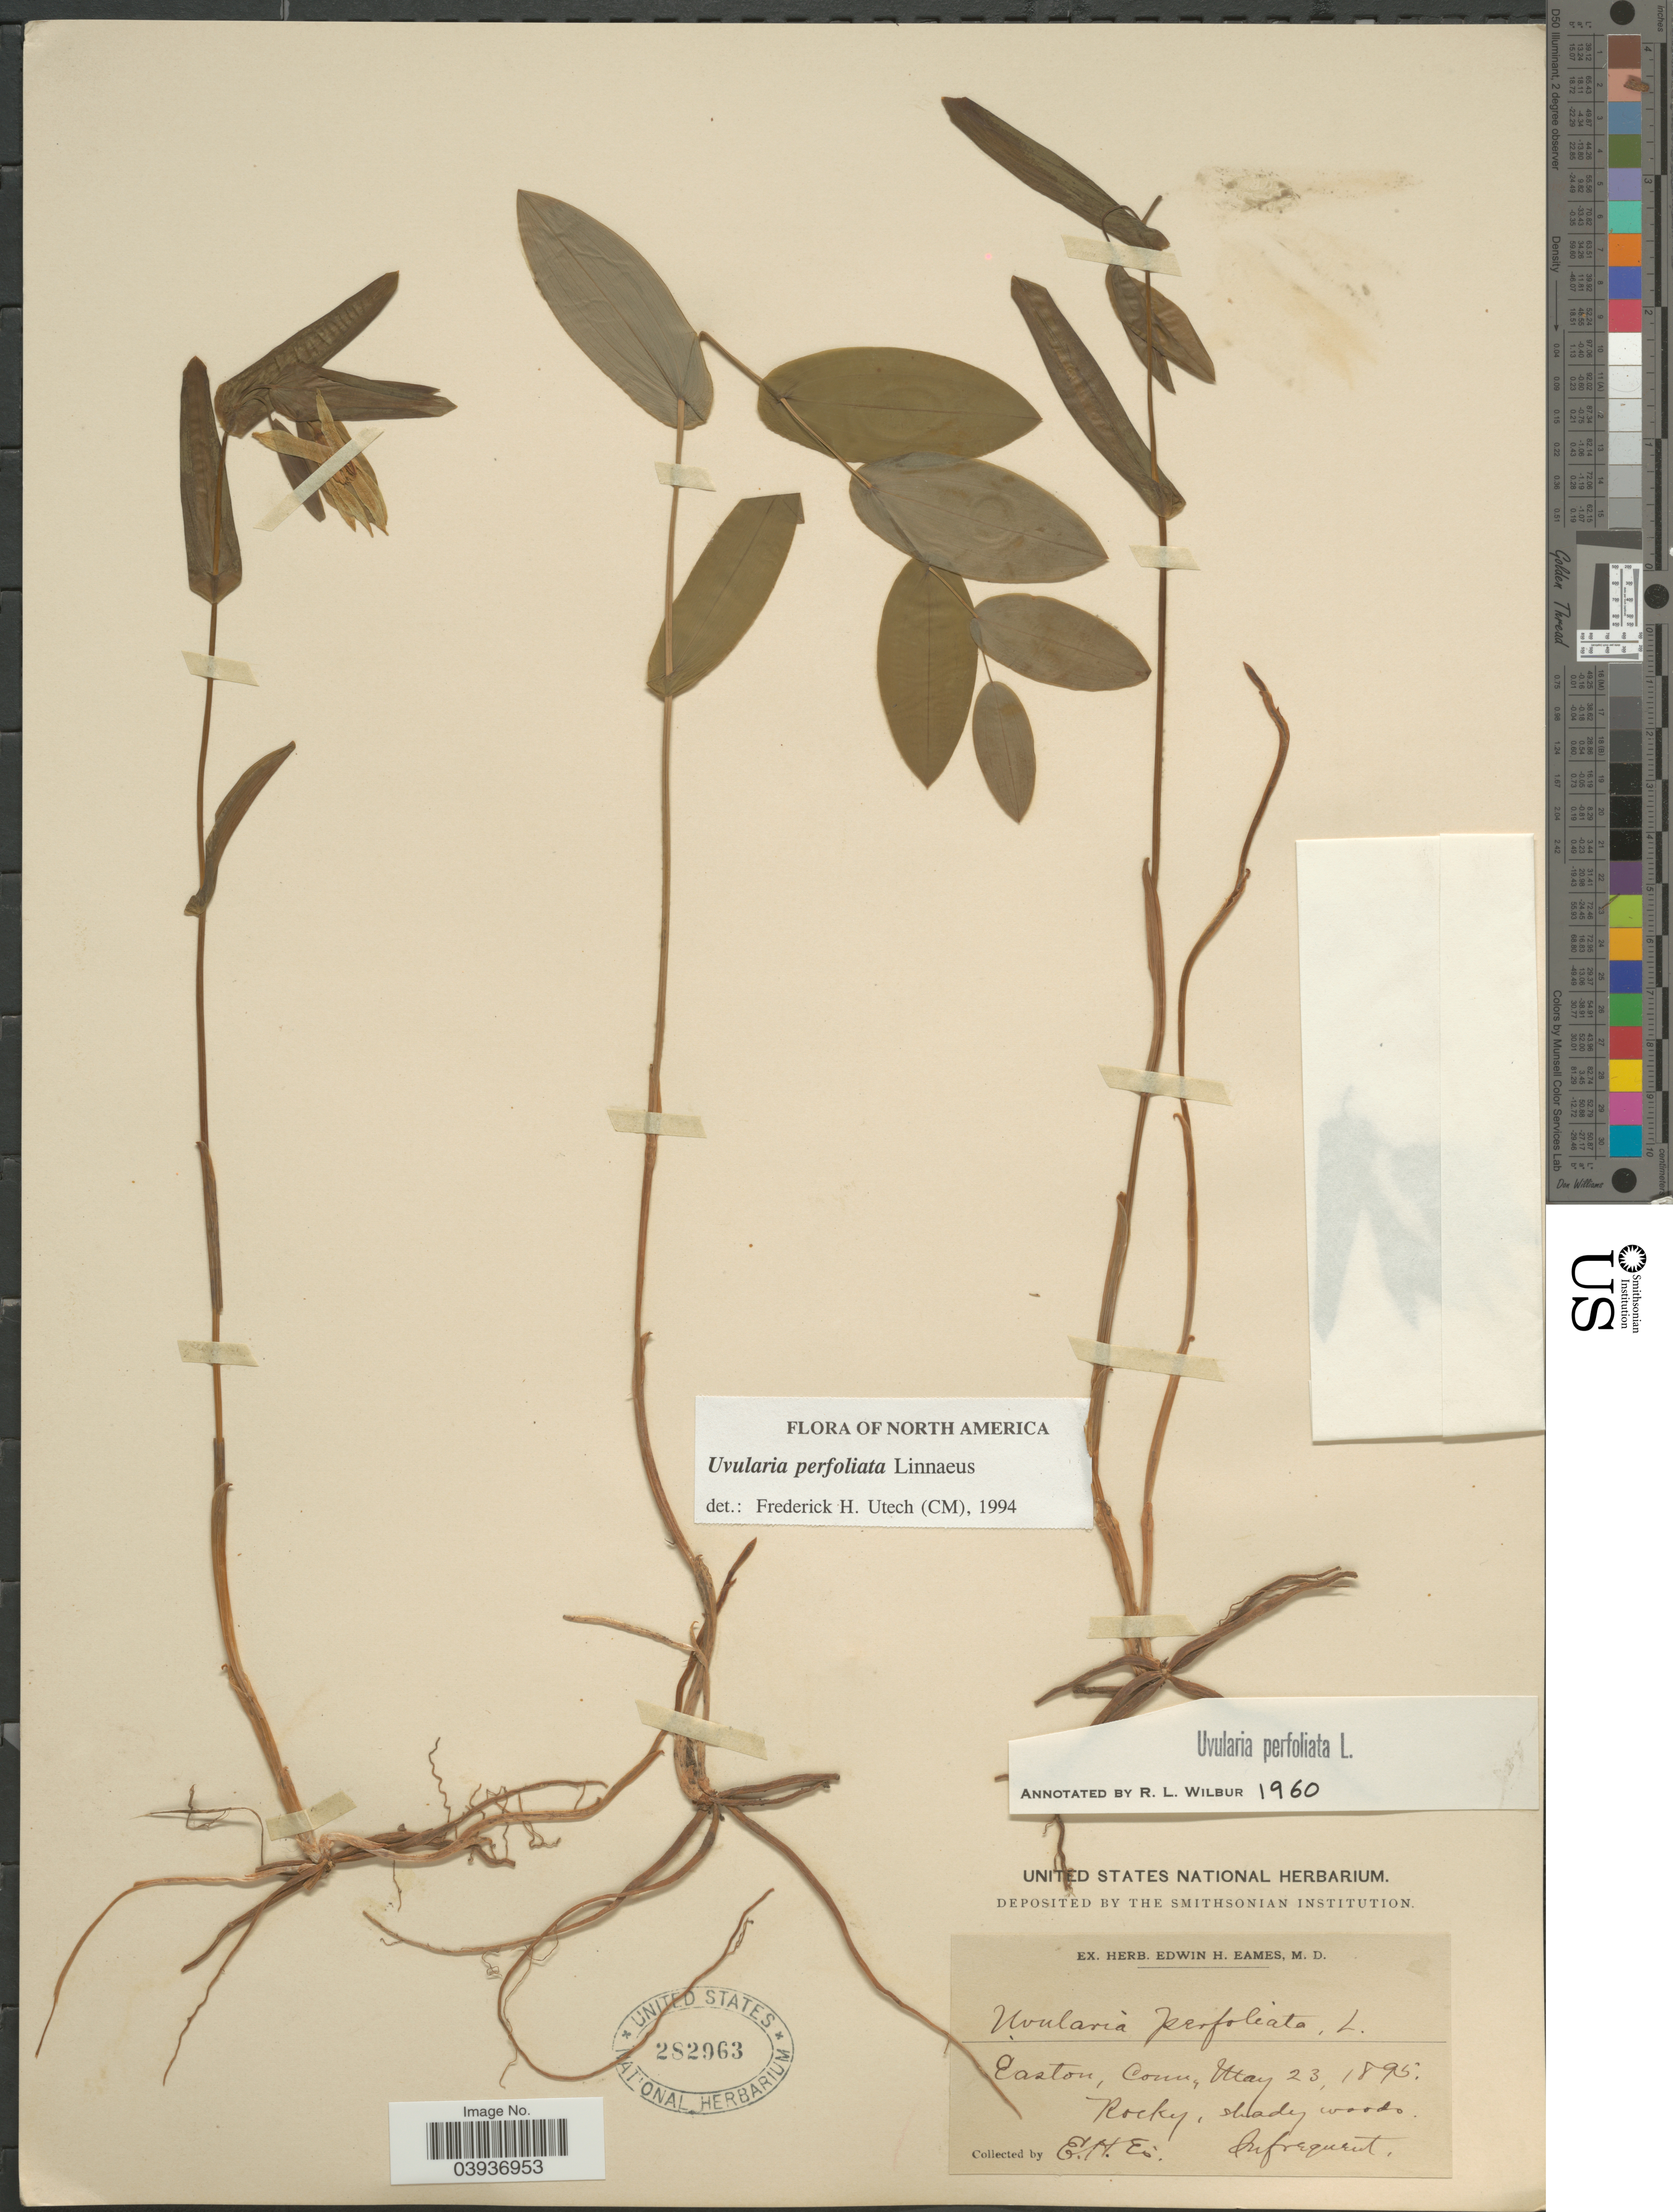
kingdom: Plantae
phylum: Tracheophyta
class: Liliopsida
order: Liliales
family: Colchicaceae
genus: Uvularia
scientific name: Uvularia perfoliata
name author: L.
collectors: E. H. Eames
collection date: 1895-05-23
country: United States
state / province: Connecticut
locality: Easton.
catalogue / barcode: US 282963